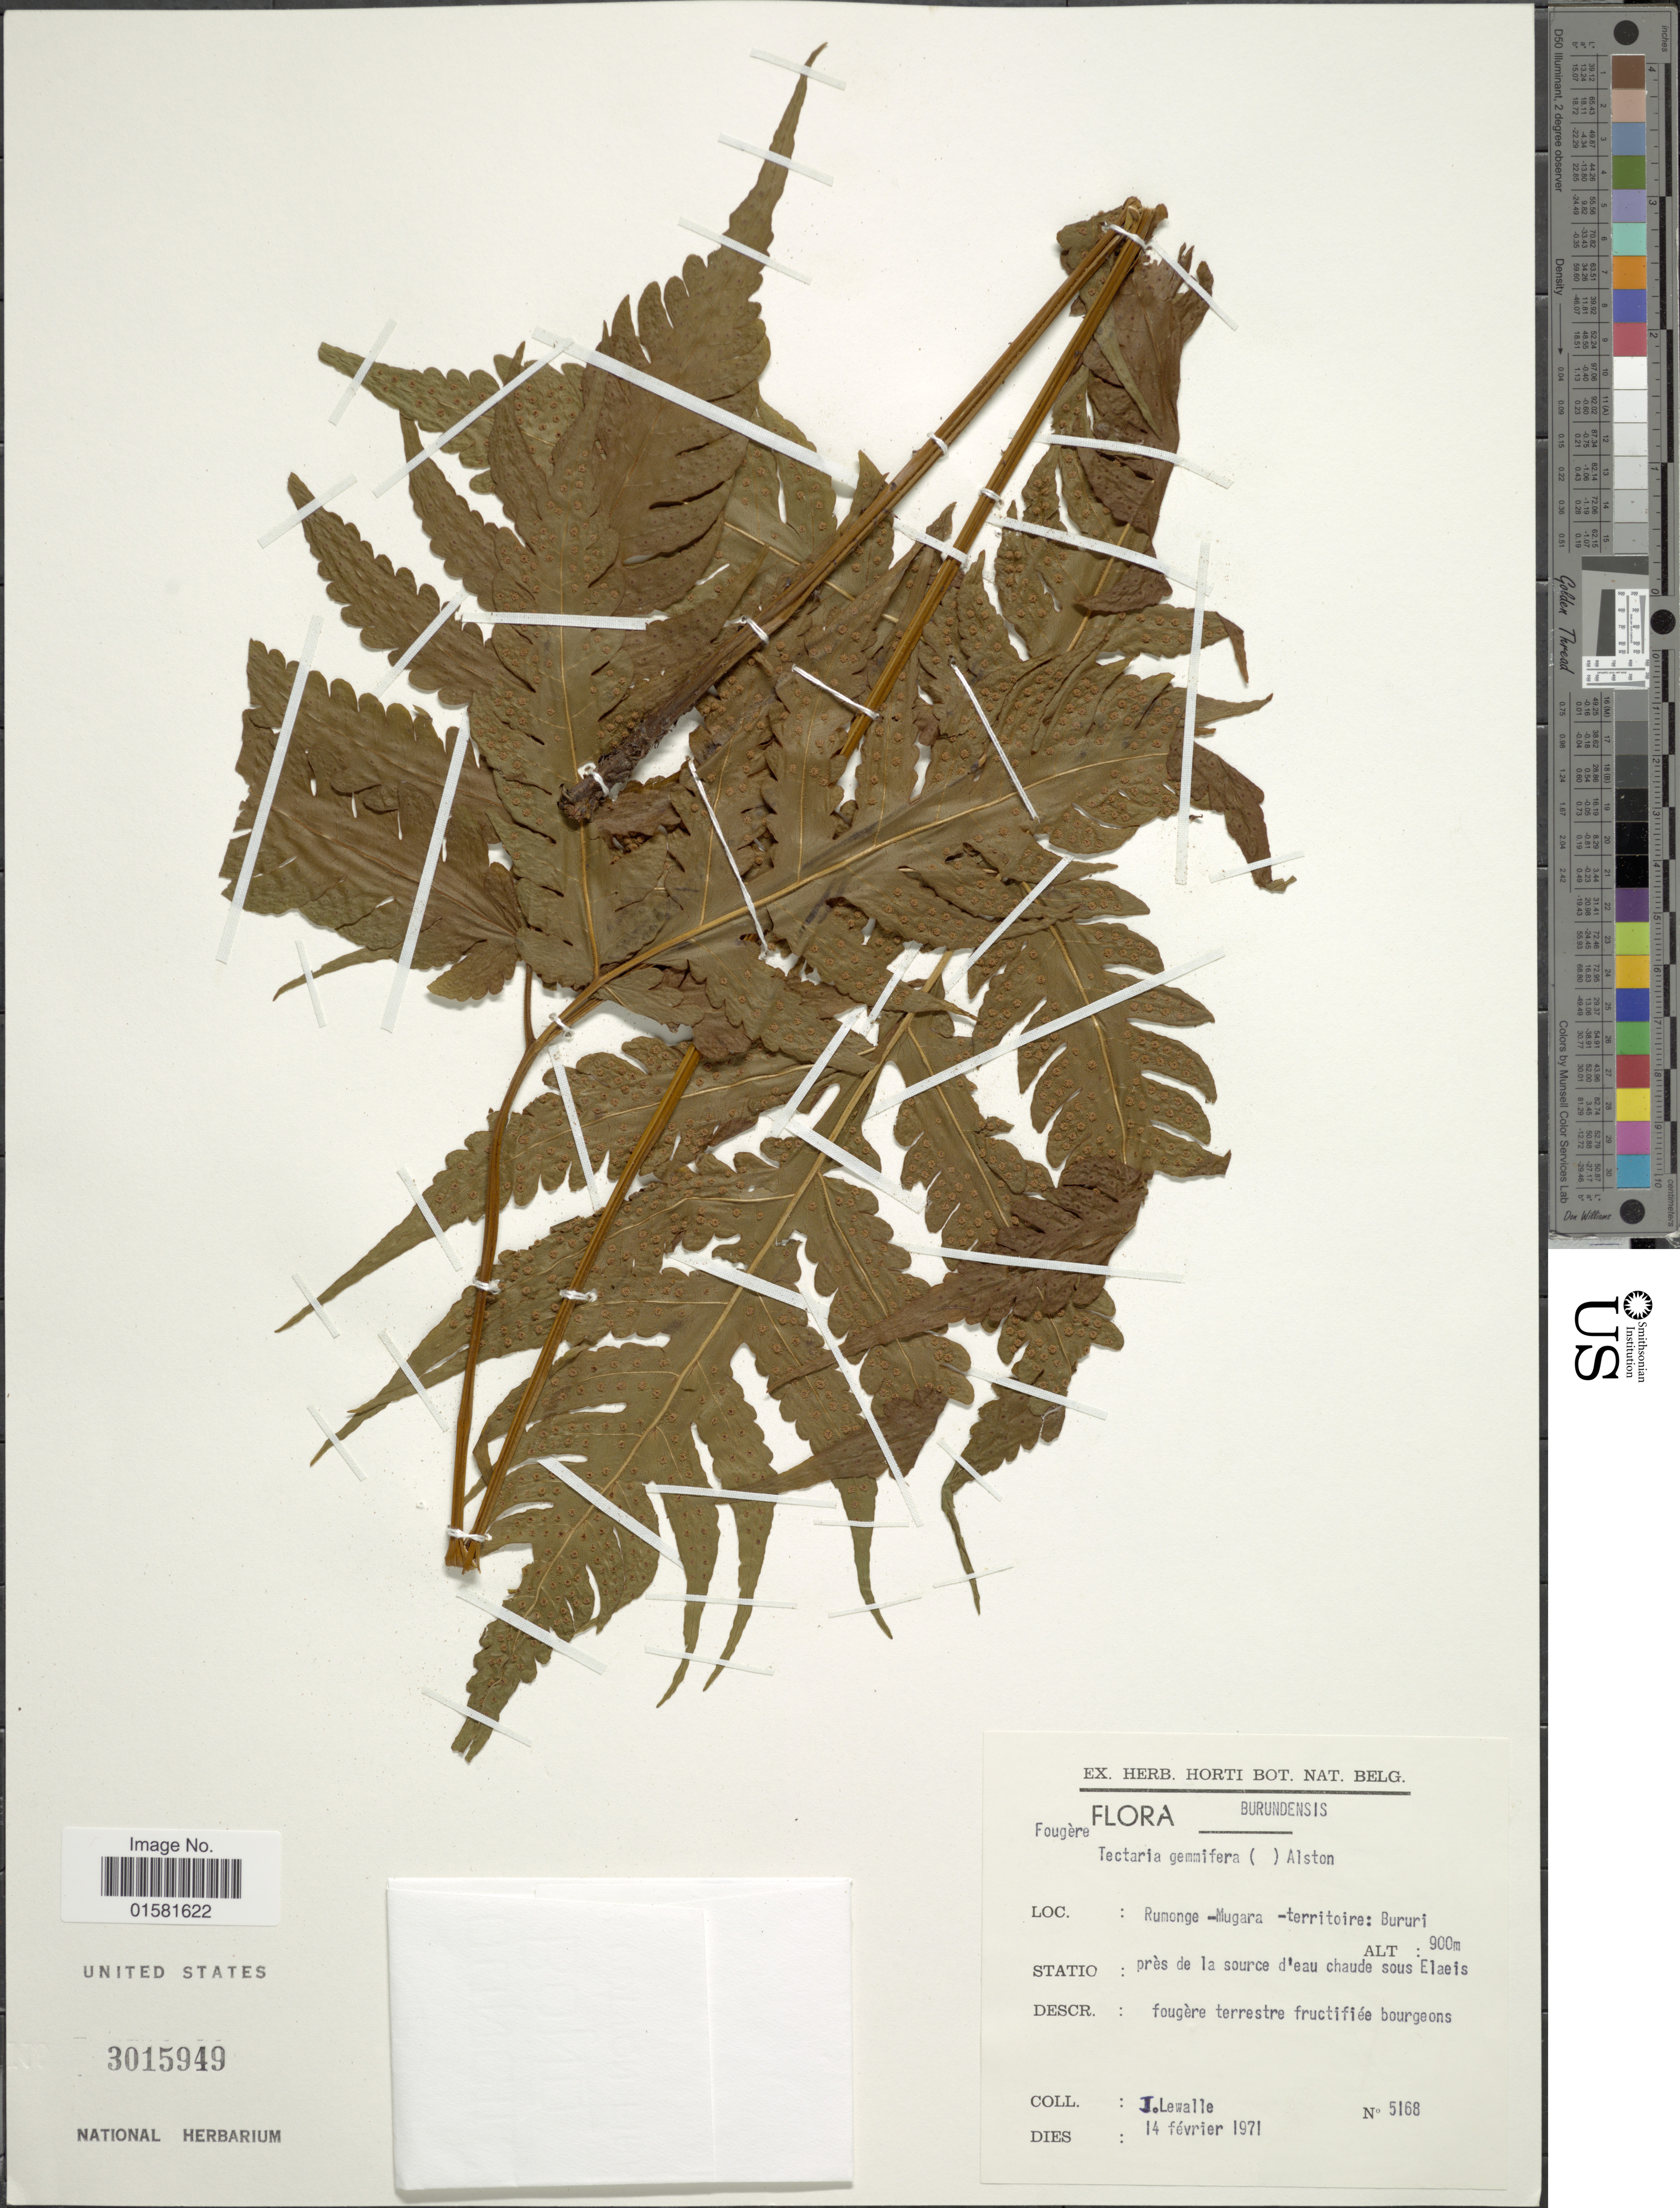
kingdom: Plantae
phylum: Tracheophyta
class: Polypodiopsida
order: Polypodiales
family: Tectariaceae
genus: Tectaria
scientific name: Tectaria gemmifera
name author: (Fée) Alston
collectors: J. Lewalle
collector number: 5168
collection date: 1971-02-14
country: Burundi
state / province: Bururi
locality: Rumonge-Mugara - territoire: Bururi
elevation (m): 900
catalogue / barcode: US 3015949